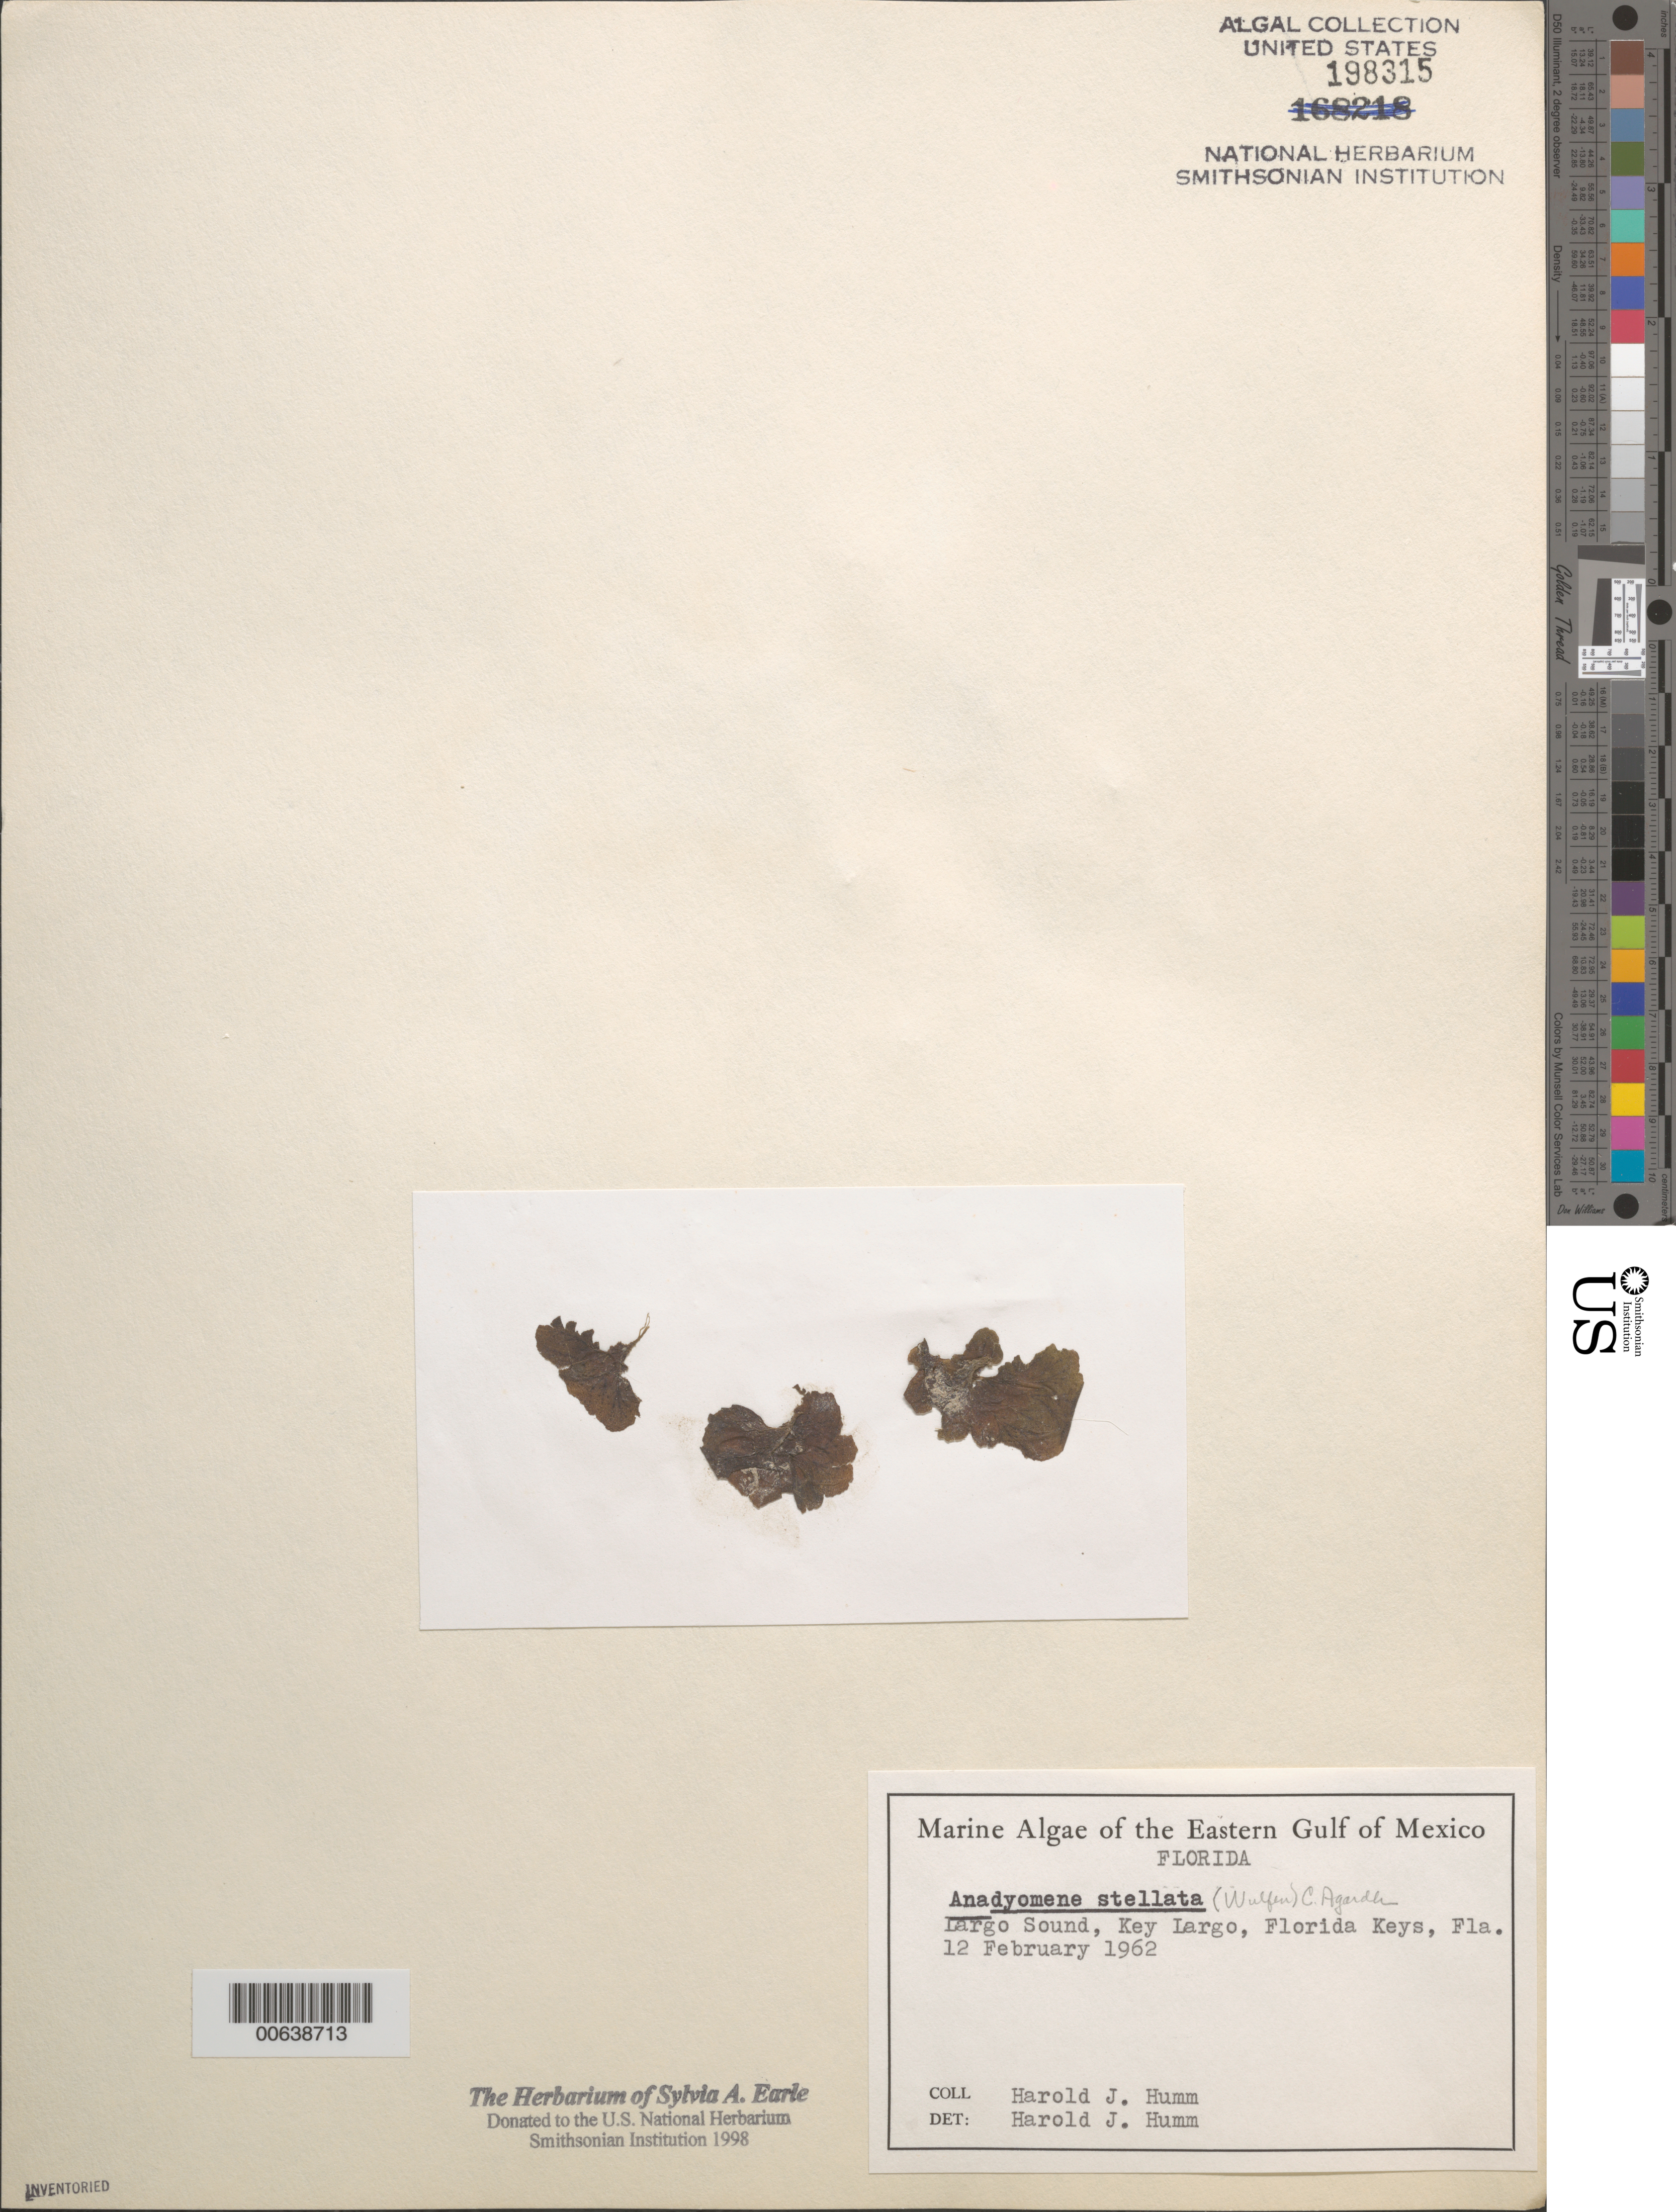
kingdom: Plantae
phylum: Chlorophyta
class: Ulvophyceae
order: Cladophorales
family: Anadyomenaceae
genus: Anadyomene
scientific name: Anadyomene stellata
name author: (Wulfen) C. Agardh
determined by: Humm, Harold J.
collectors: H. J. Humm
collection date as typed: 12 Feb 1962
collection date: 1962-02-12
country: United States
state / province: Florida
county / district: Monroe County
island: Key Largo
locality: Key Largo Sound (Largo Sound)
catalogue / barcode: US 198315